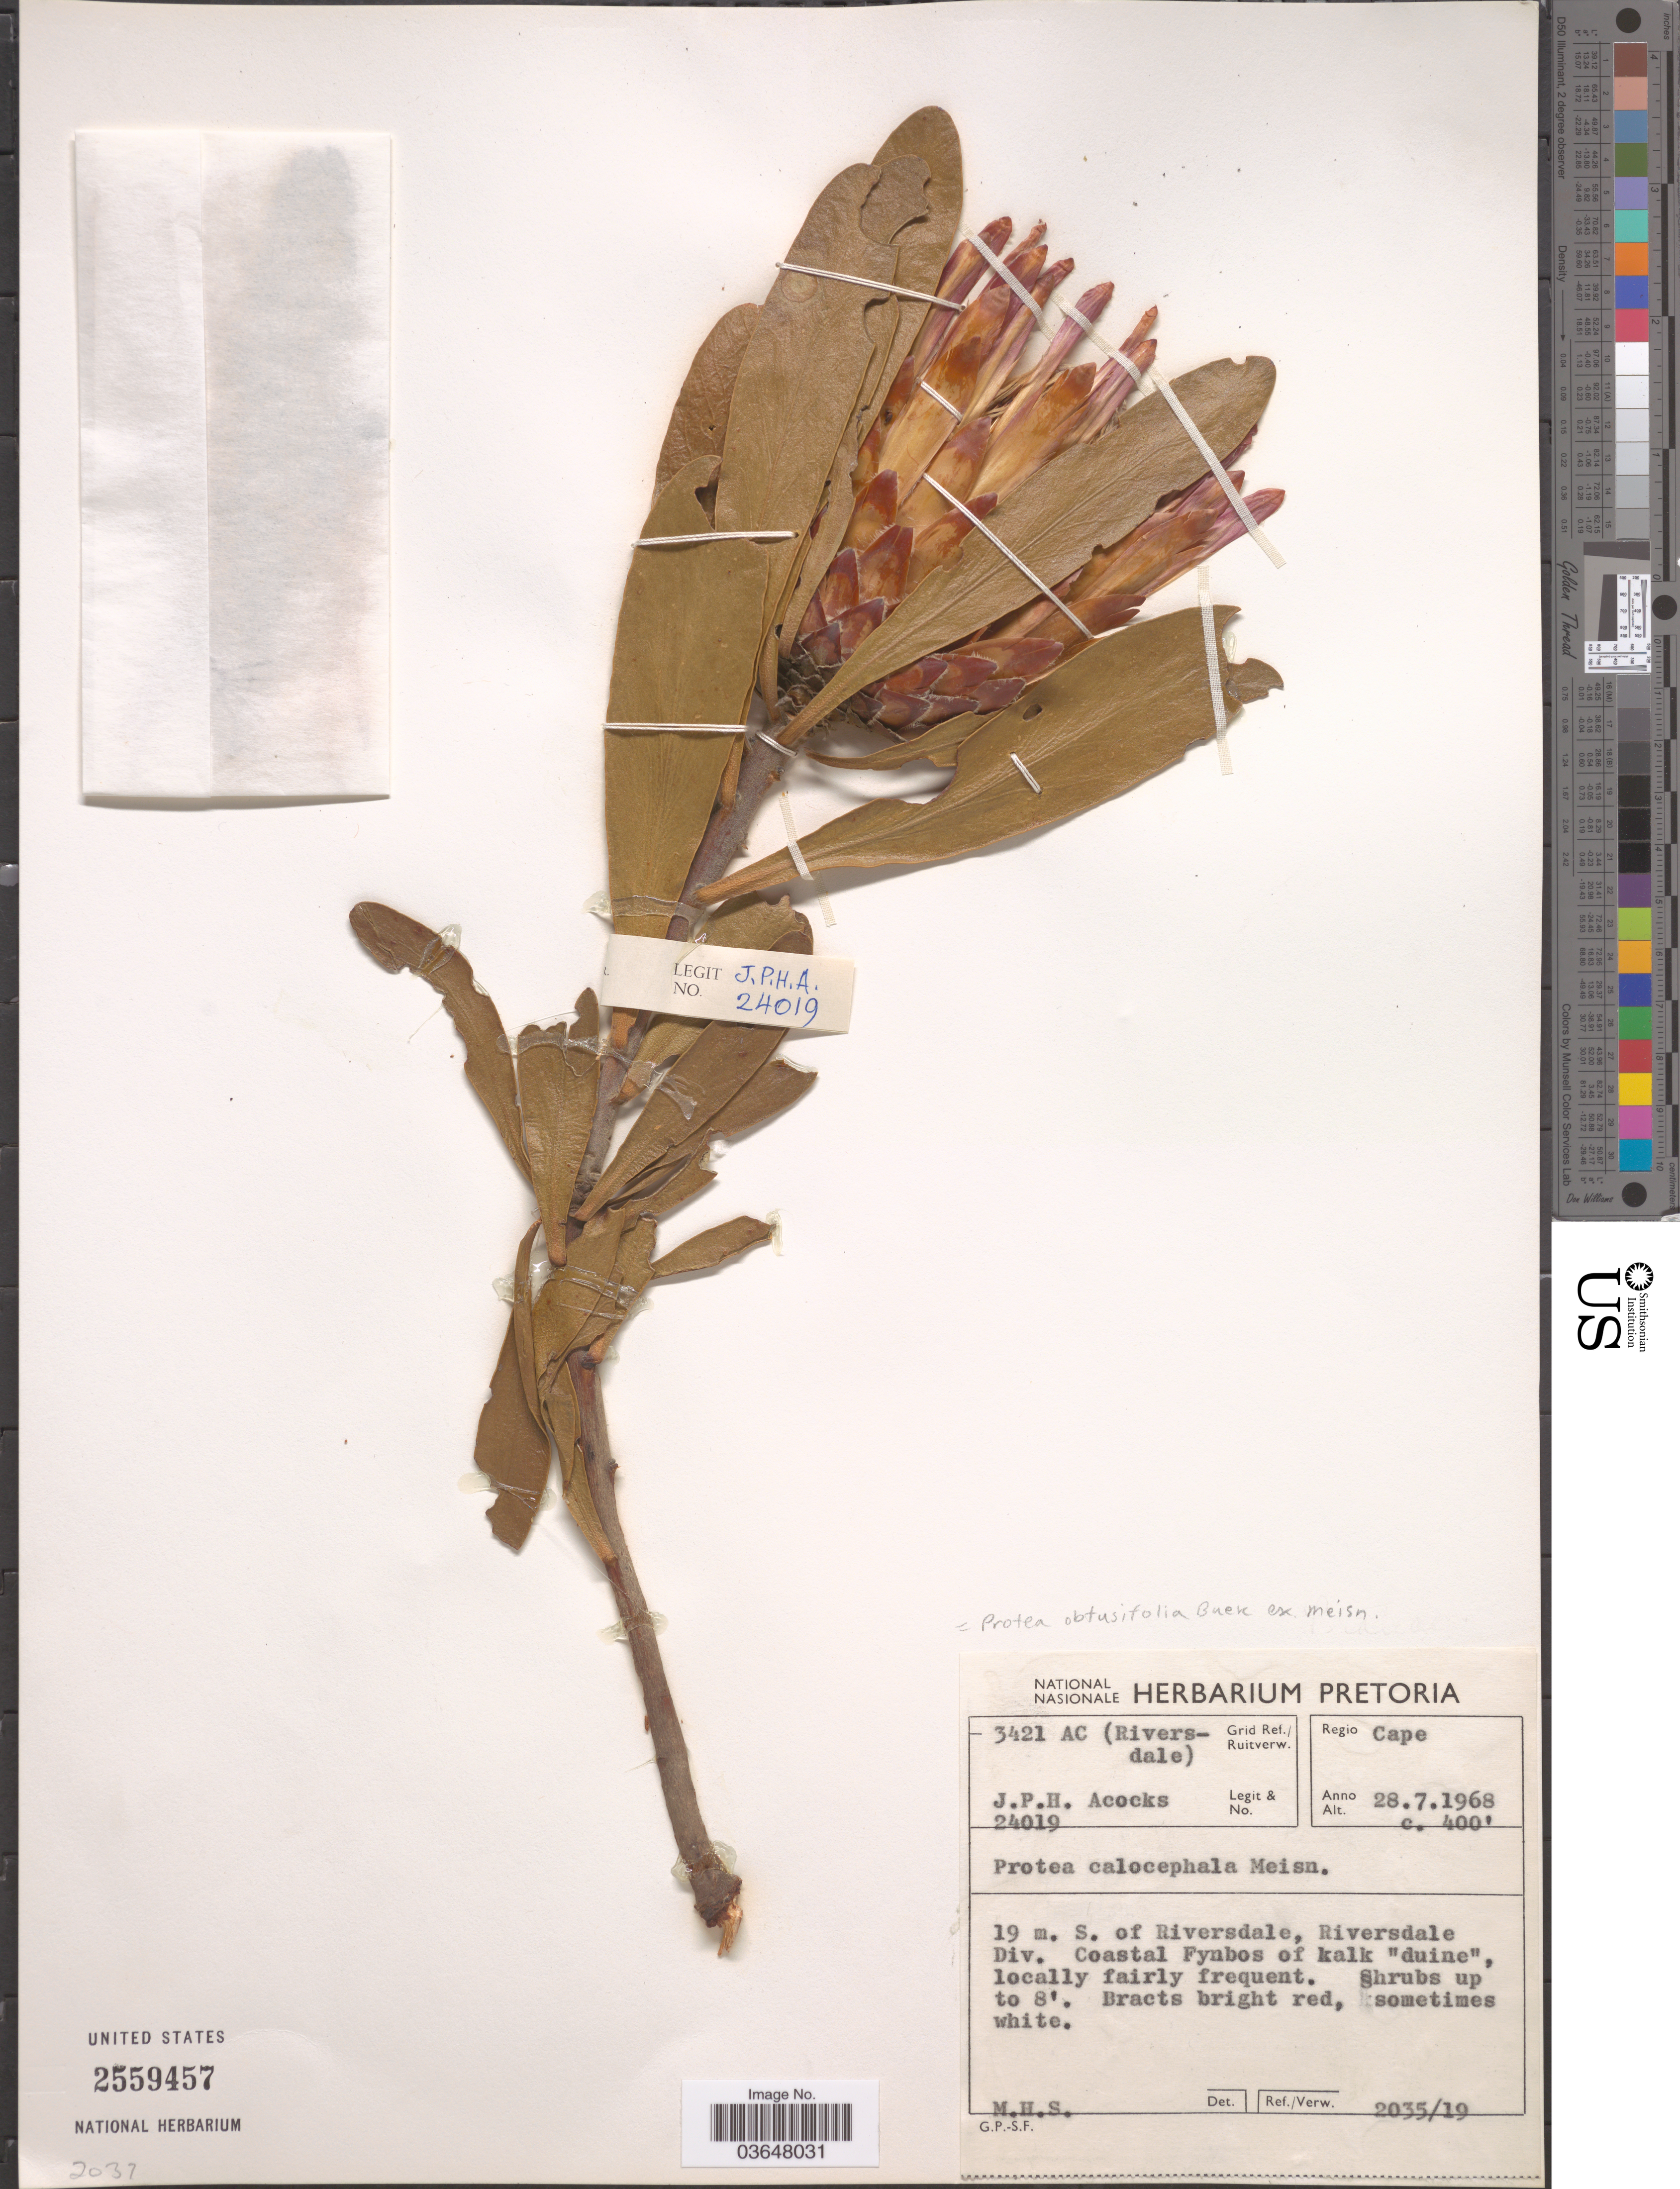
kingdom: Plantae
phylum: Tracheophyta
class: Magnoliopsida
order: Proteales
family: Proteaceae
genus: Protea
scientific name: Protea obtusifolia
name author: De Wild.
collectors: J. P. Acocks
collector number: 24019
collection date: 1968-07-28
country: South Africa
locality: Grid Ref. / Ruitverw. 3421 AC (Riversdale). Regio Cape. 19 m. s. of Riversdale, Riversdale Div. Coastal Fynbos of kalk "duine".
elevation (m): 122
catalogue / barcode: US 2559457